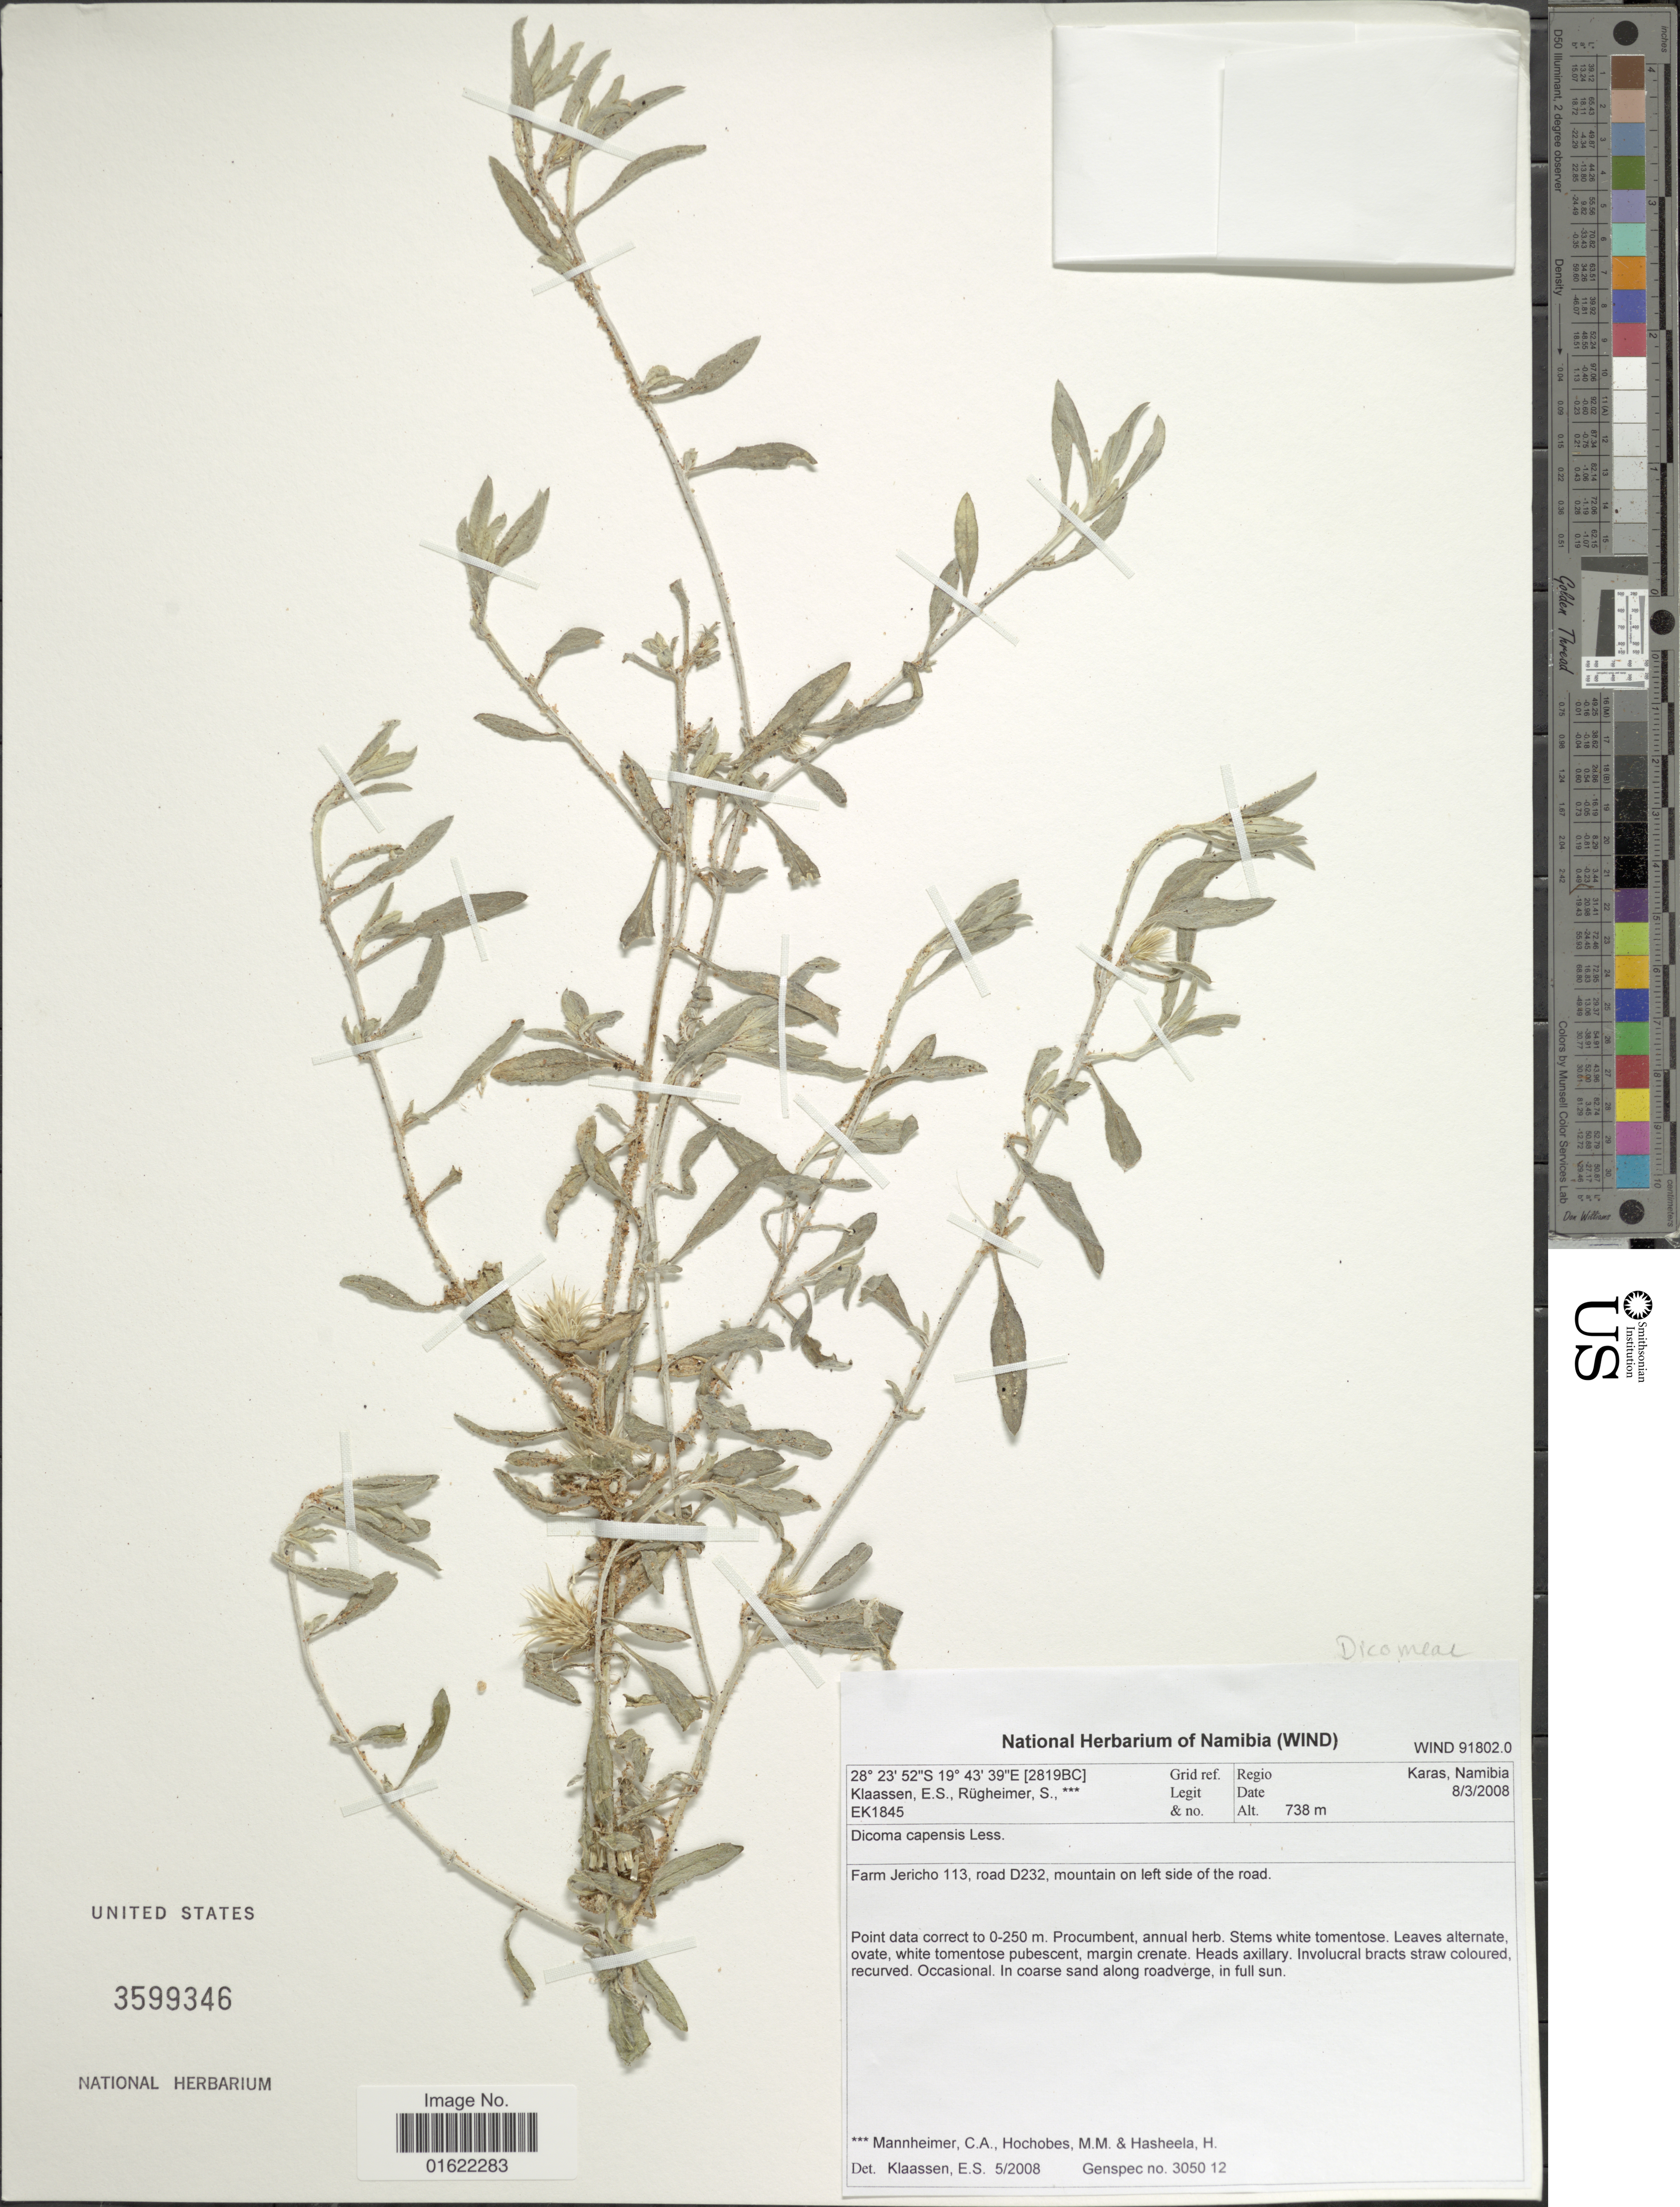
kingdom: Plantae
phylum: Tracheophyta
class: Magnoliopsida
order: Asterales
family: Asteraceae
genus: Dicoma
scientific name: Dicoma capensis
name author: Less.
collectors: E. S. Klaassen & S. Rugheimer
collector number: EK1845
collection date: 2008-03-08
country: Namibia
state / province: Karas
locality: Farm Jericho 113, road D232, mountain on left side of the road. Grid ref. [2819BC]. Regio: Karas, Namibia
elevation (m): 738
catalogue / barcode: US 3599346